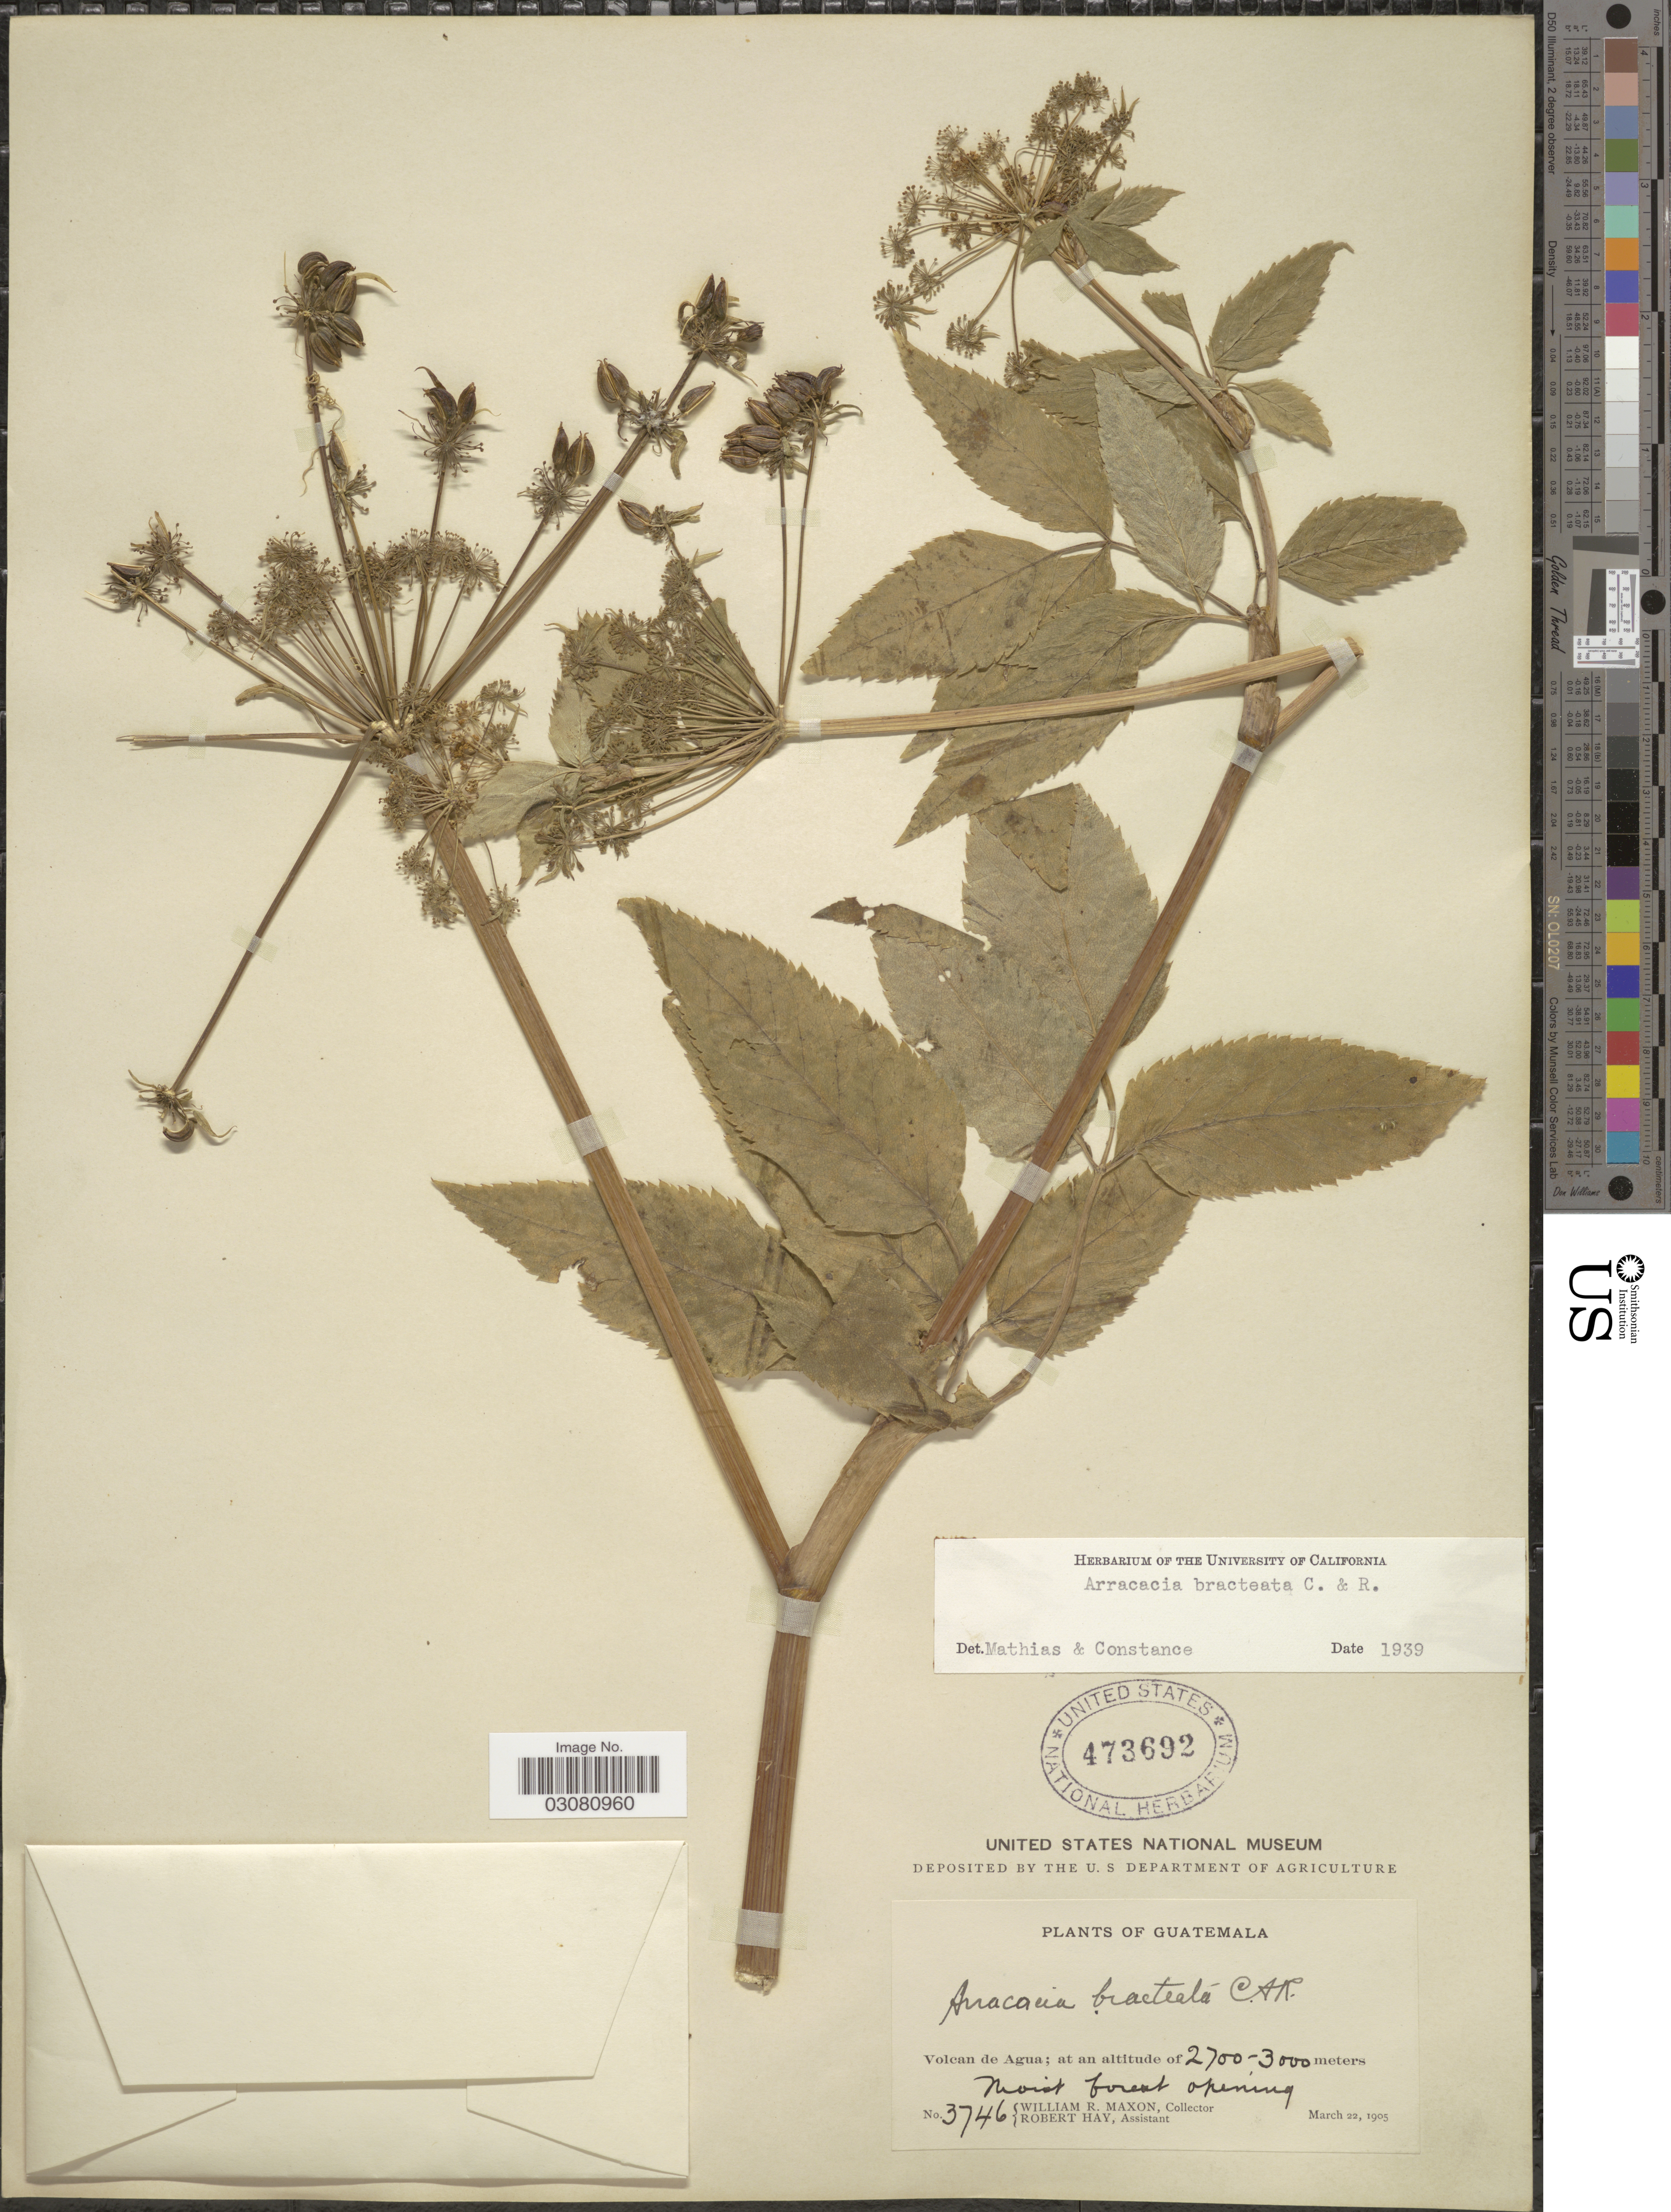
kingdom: Plantae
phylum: Tracheophyta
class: Magnoliopsida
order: Apiales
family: Apiaceae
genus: Arracacia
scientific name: Arracacia bracteata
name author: J.M. Coult. & Rose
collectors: W. R. Maxon & R. Hay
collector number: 3746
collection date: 1905-03-22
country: Guatemala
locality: Volcan de Agua.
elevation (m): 2700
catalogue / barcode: US 473692